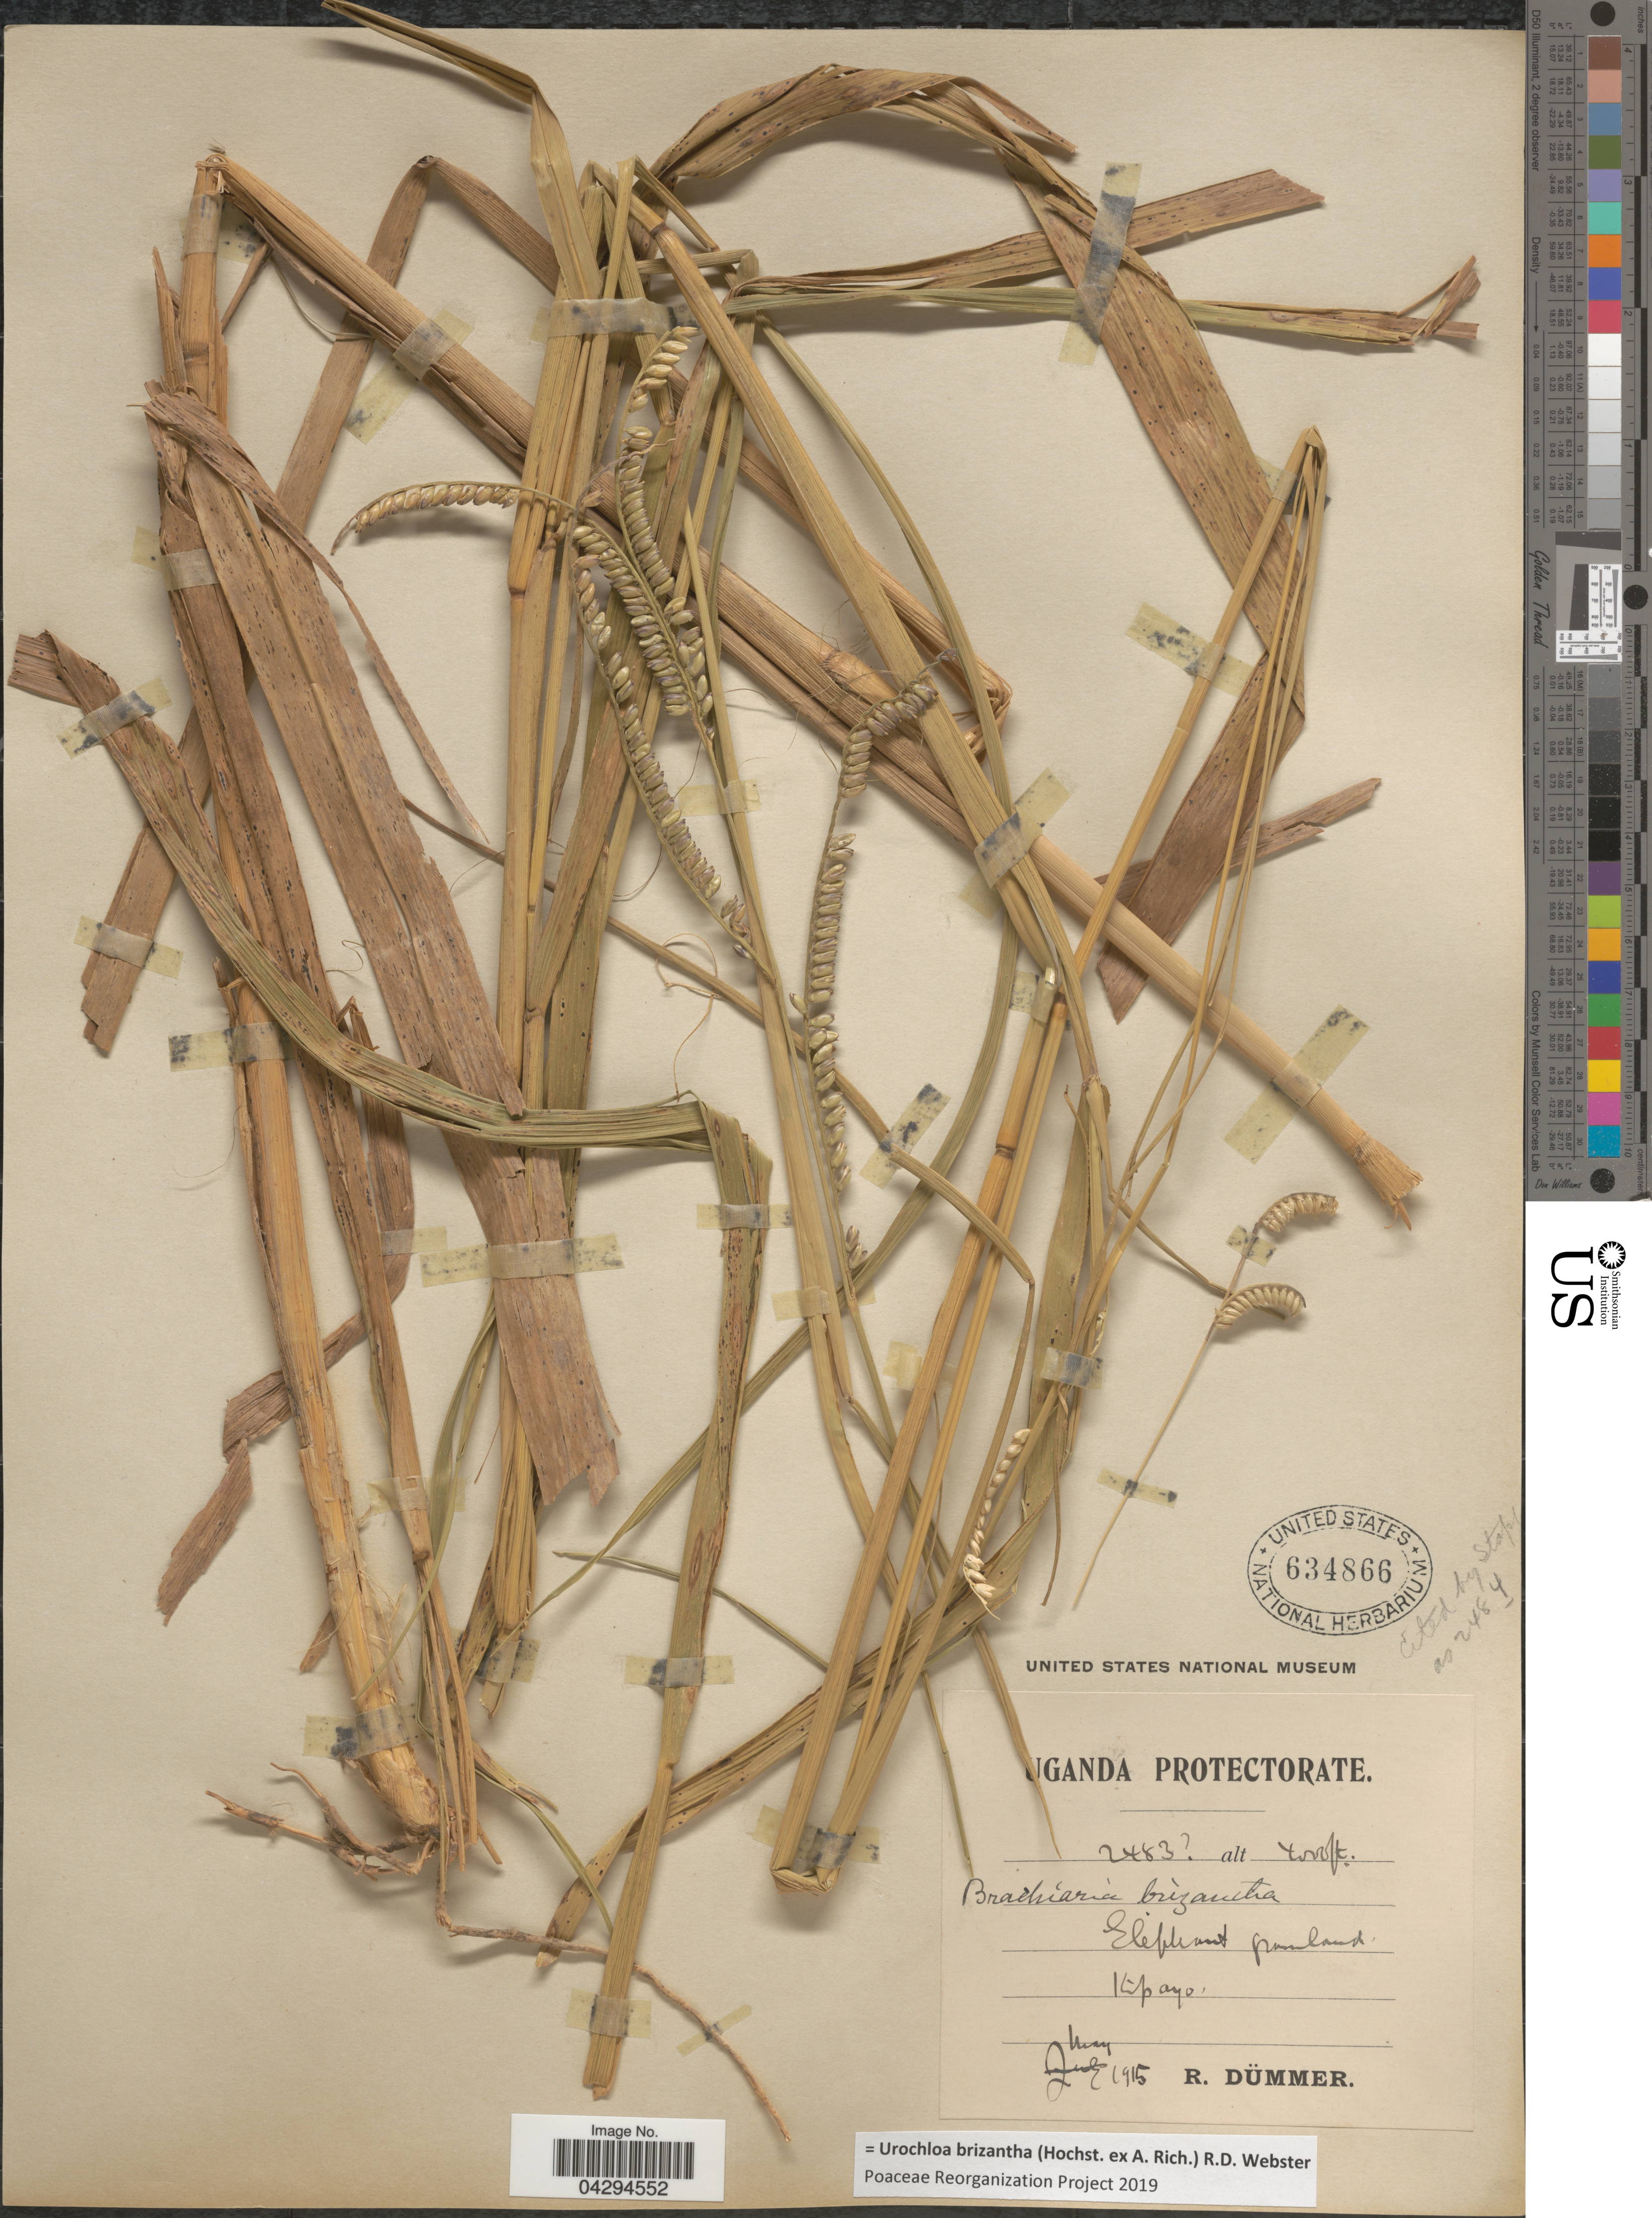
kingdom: Plantae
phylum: Tracheophyta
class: Liliopsida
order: Poales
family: Poaceae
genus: Urochloa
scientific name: Urochloa brizantha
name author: (Hochst. ex A. Rich.) R.D. Webster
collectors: R. A. Dümmer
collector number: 2483?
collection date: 1915-05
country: Uganda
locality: Uganda Protectorate. Elephant grassland. Kipayo.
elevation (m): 1219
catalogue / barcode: US 634866